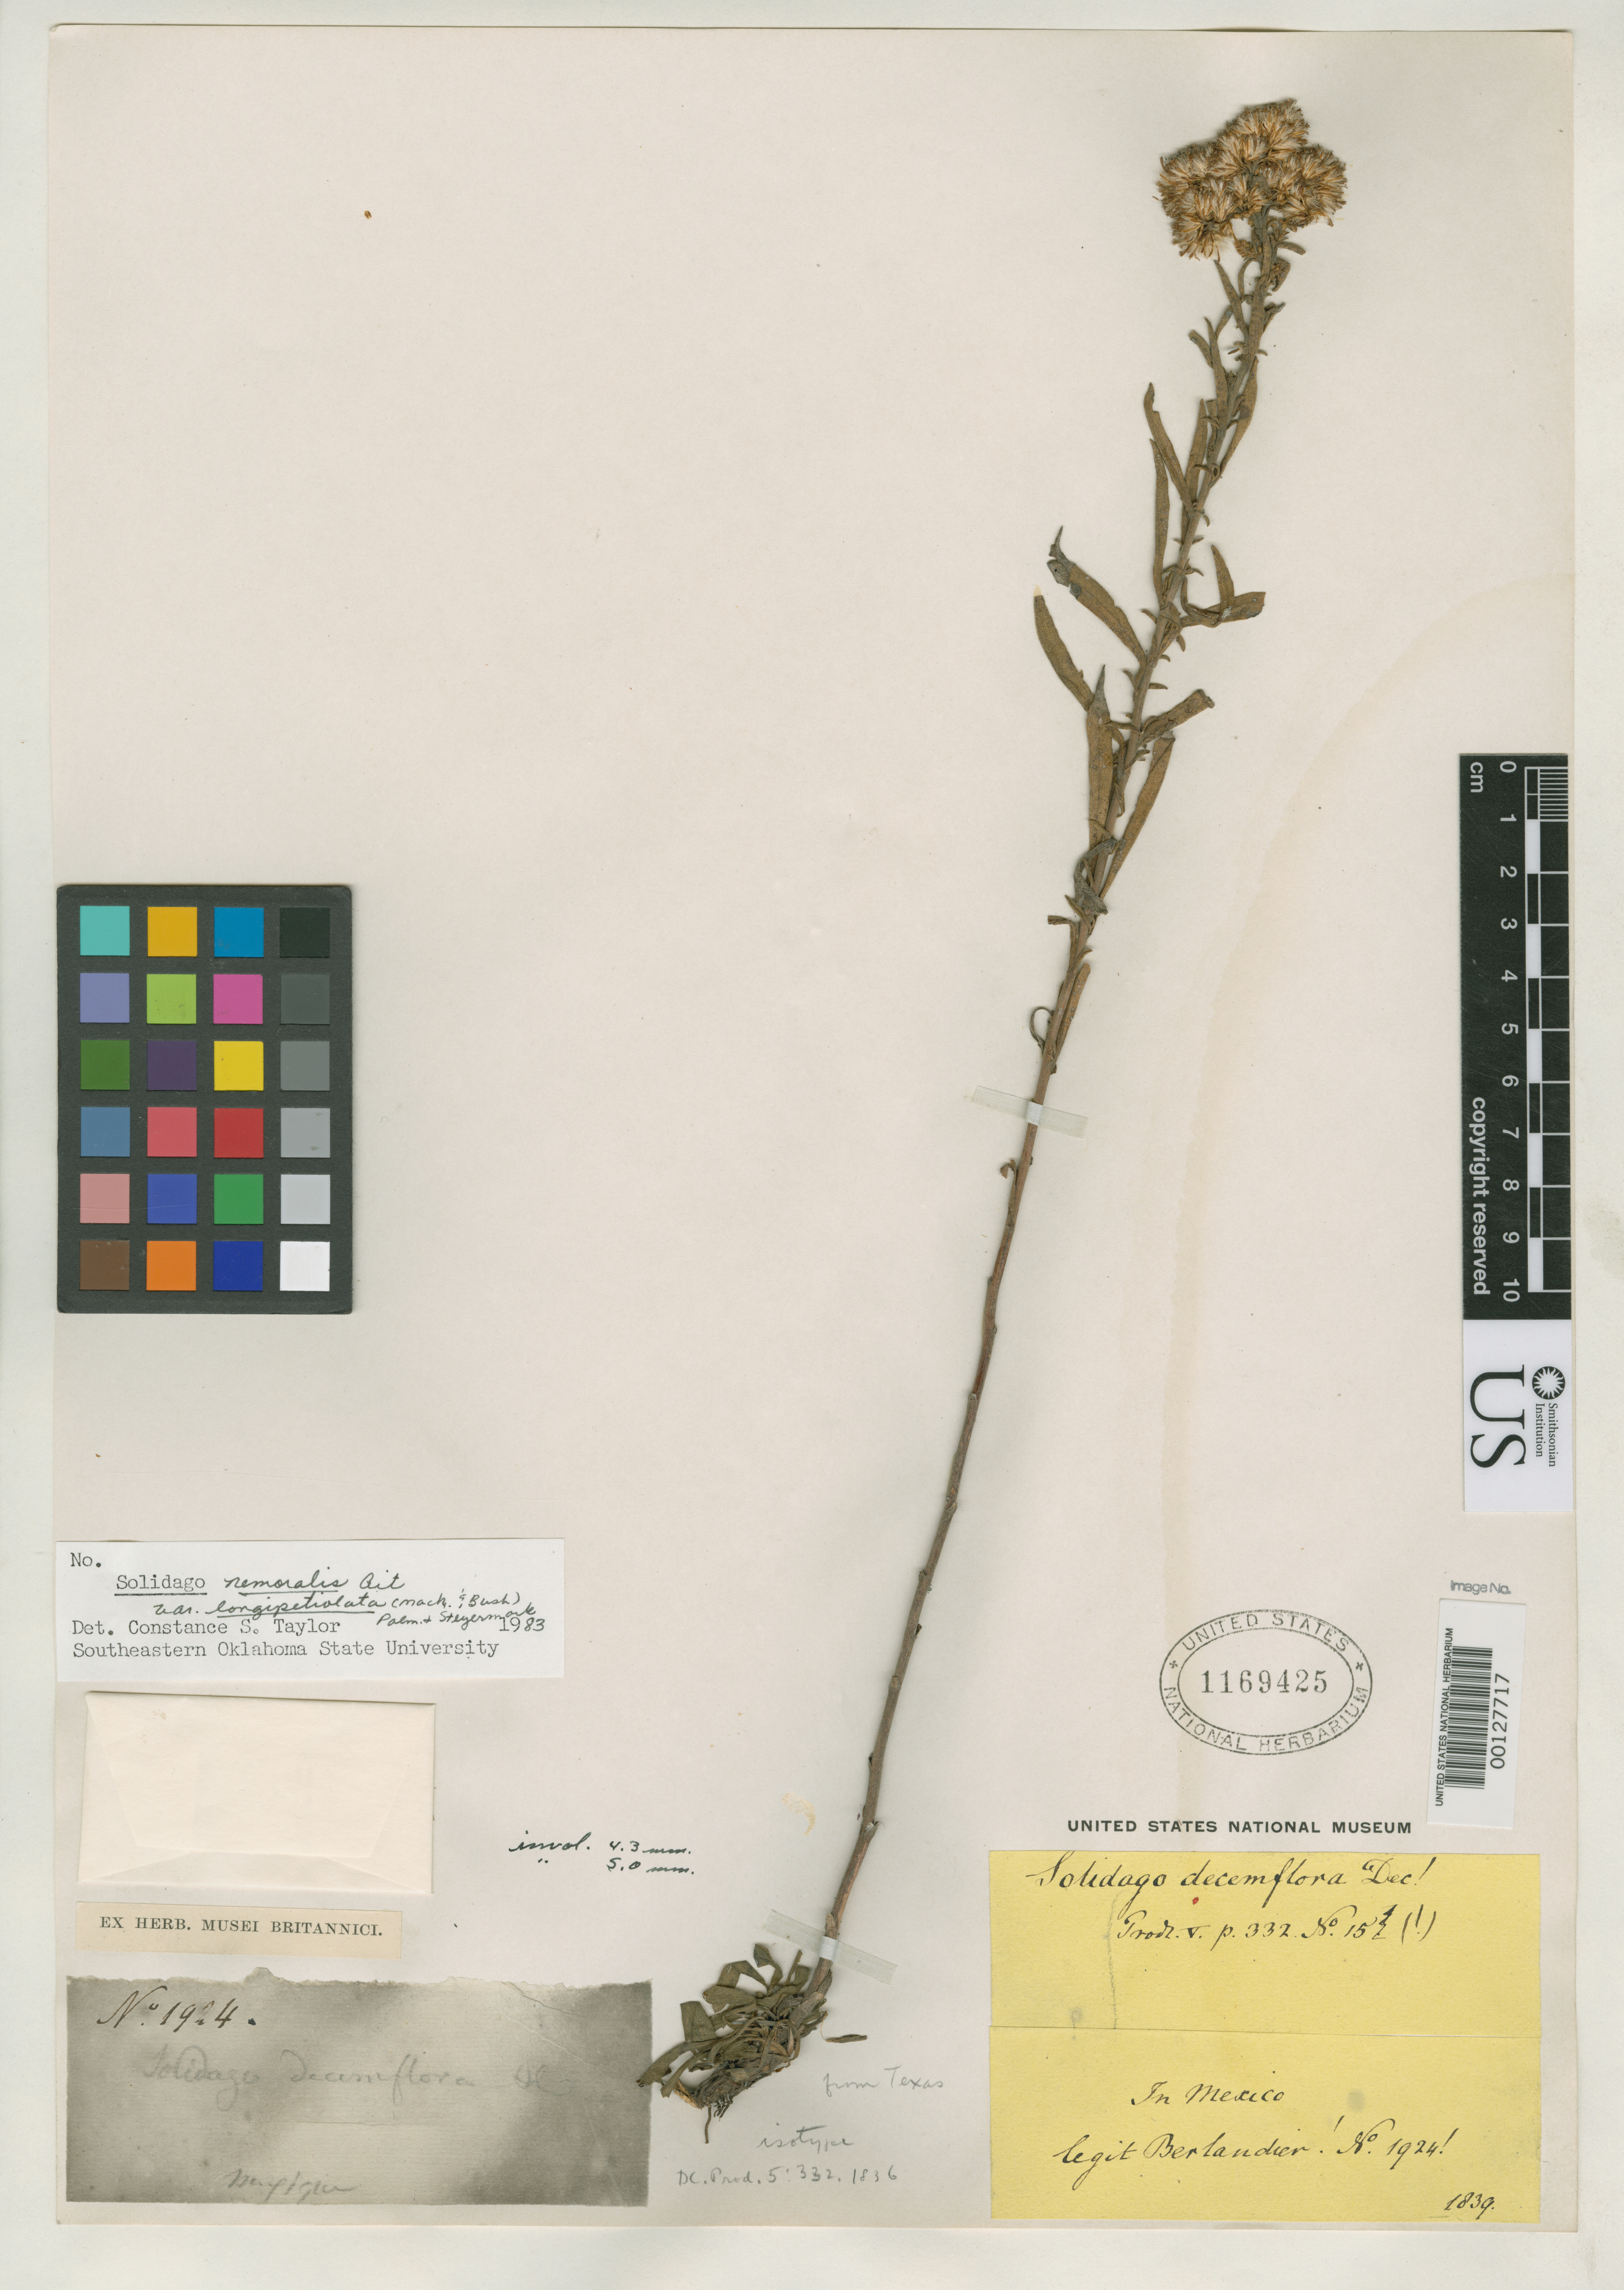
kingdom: Plantae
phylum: Tracheophyta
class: Magnoliopsida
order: Asterales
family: Asteraceae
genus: Solidago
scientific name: Solidago decemflora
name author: DC.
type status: Isotype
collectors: J. L. Berlandier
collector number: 1924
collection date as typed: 1836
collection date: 1836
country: United States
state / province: Texas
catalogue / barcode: US 1169425